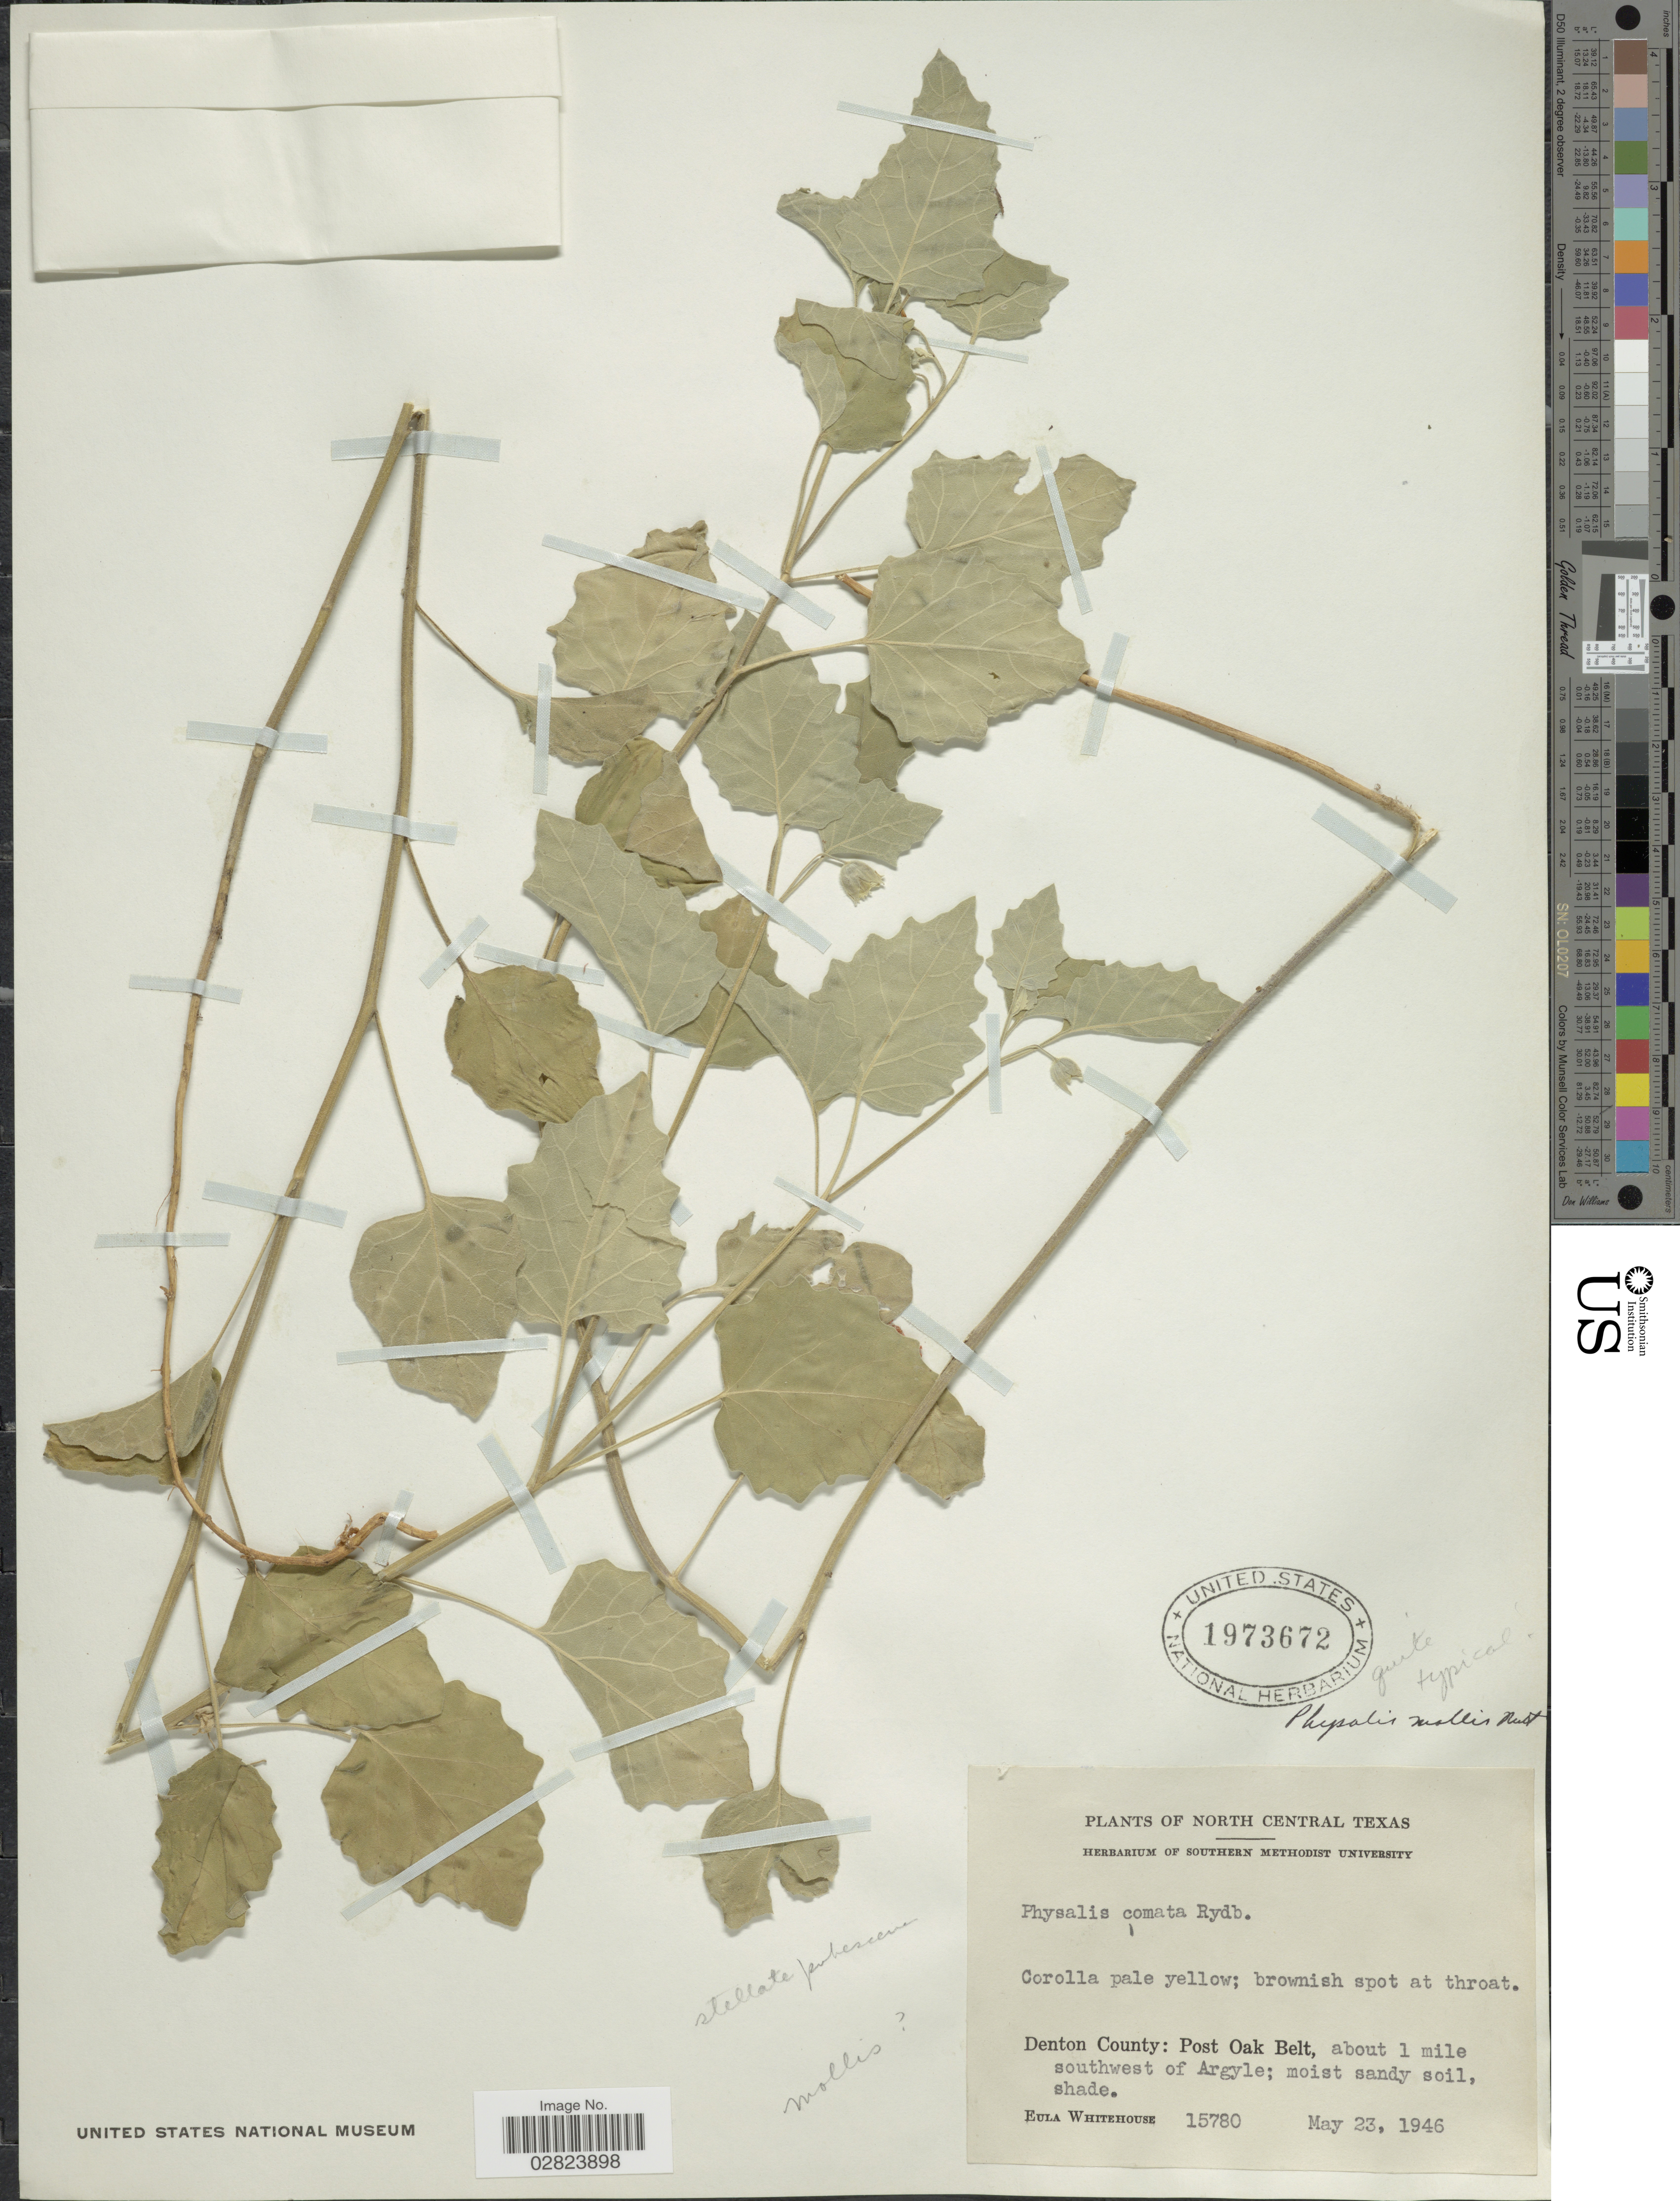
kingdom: Plantae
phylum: Tracheophyta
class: Magnoliopsida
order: Solanales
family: Solanaceae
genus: Physalis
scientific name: Physalis mollis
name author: Nutt.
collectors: E. Whitehouse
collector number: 15780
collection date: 1946-05-23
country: United States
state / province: Texas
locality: North Central Texas. Denton County: Post Oak Belt, about 1 mile southwest of Argyle.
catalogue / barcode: US 1973672